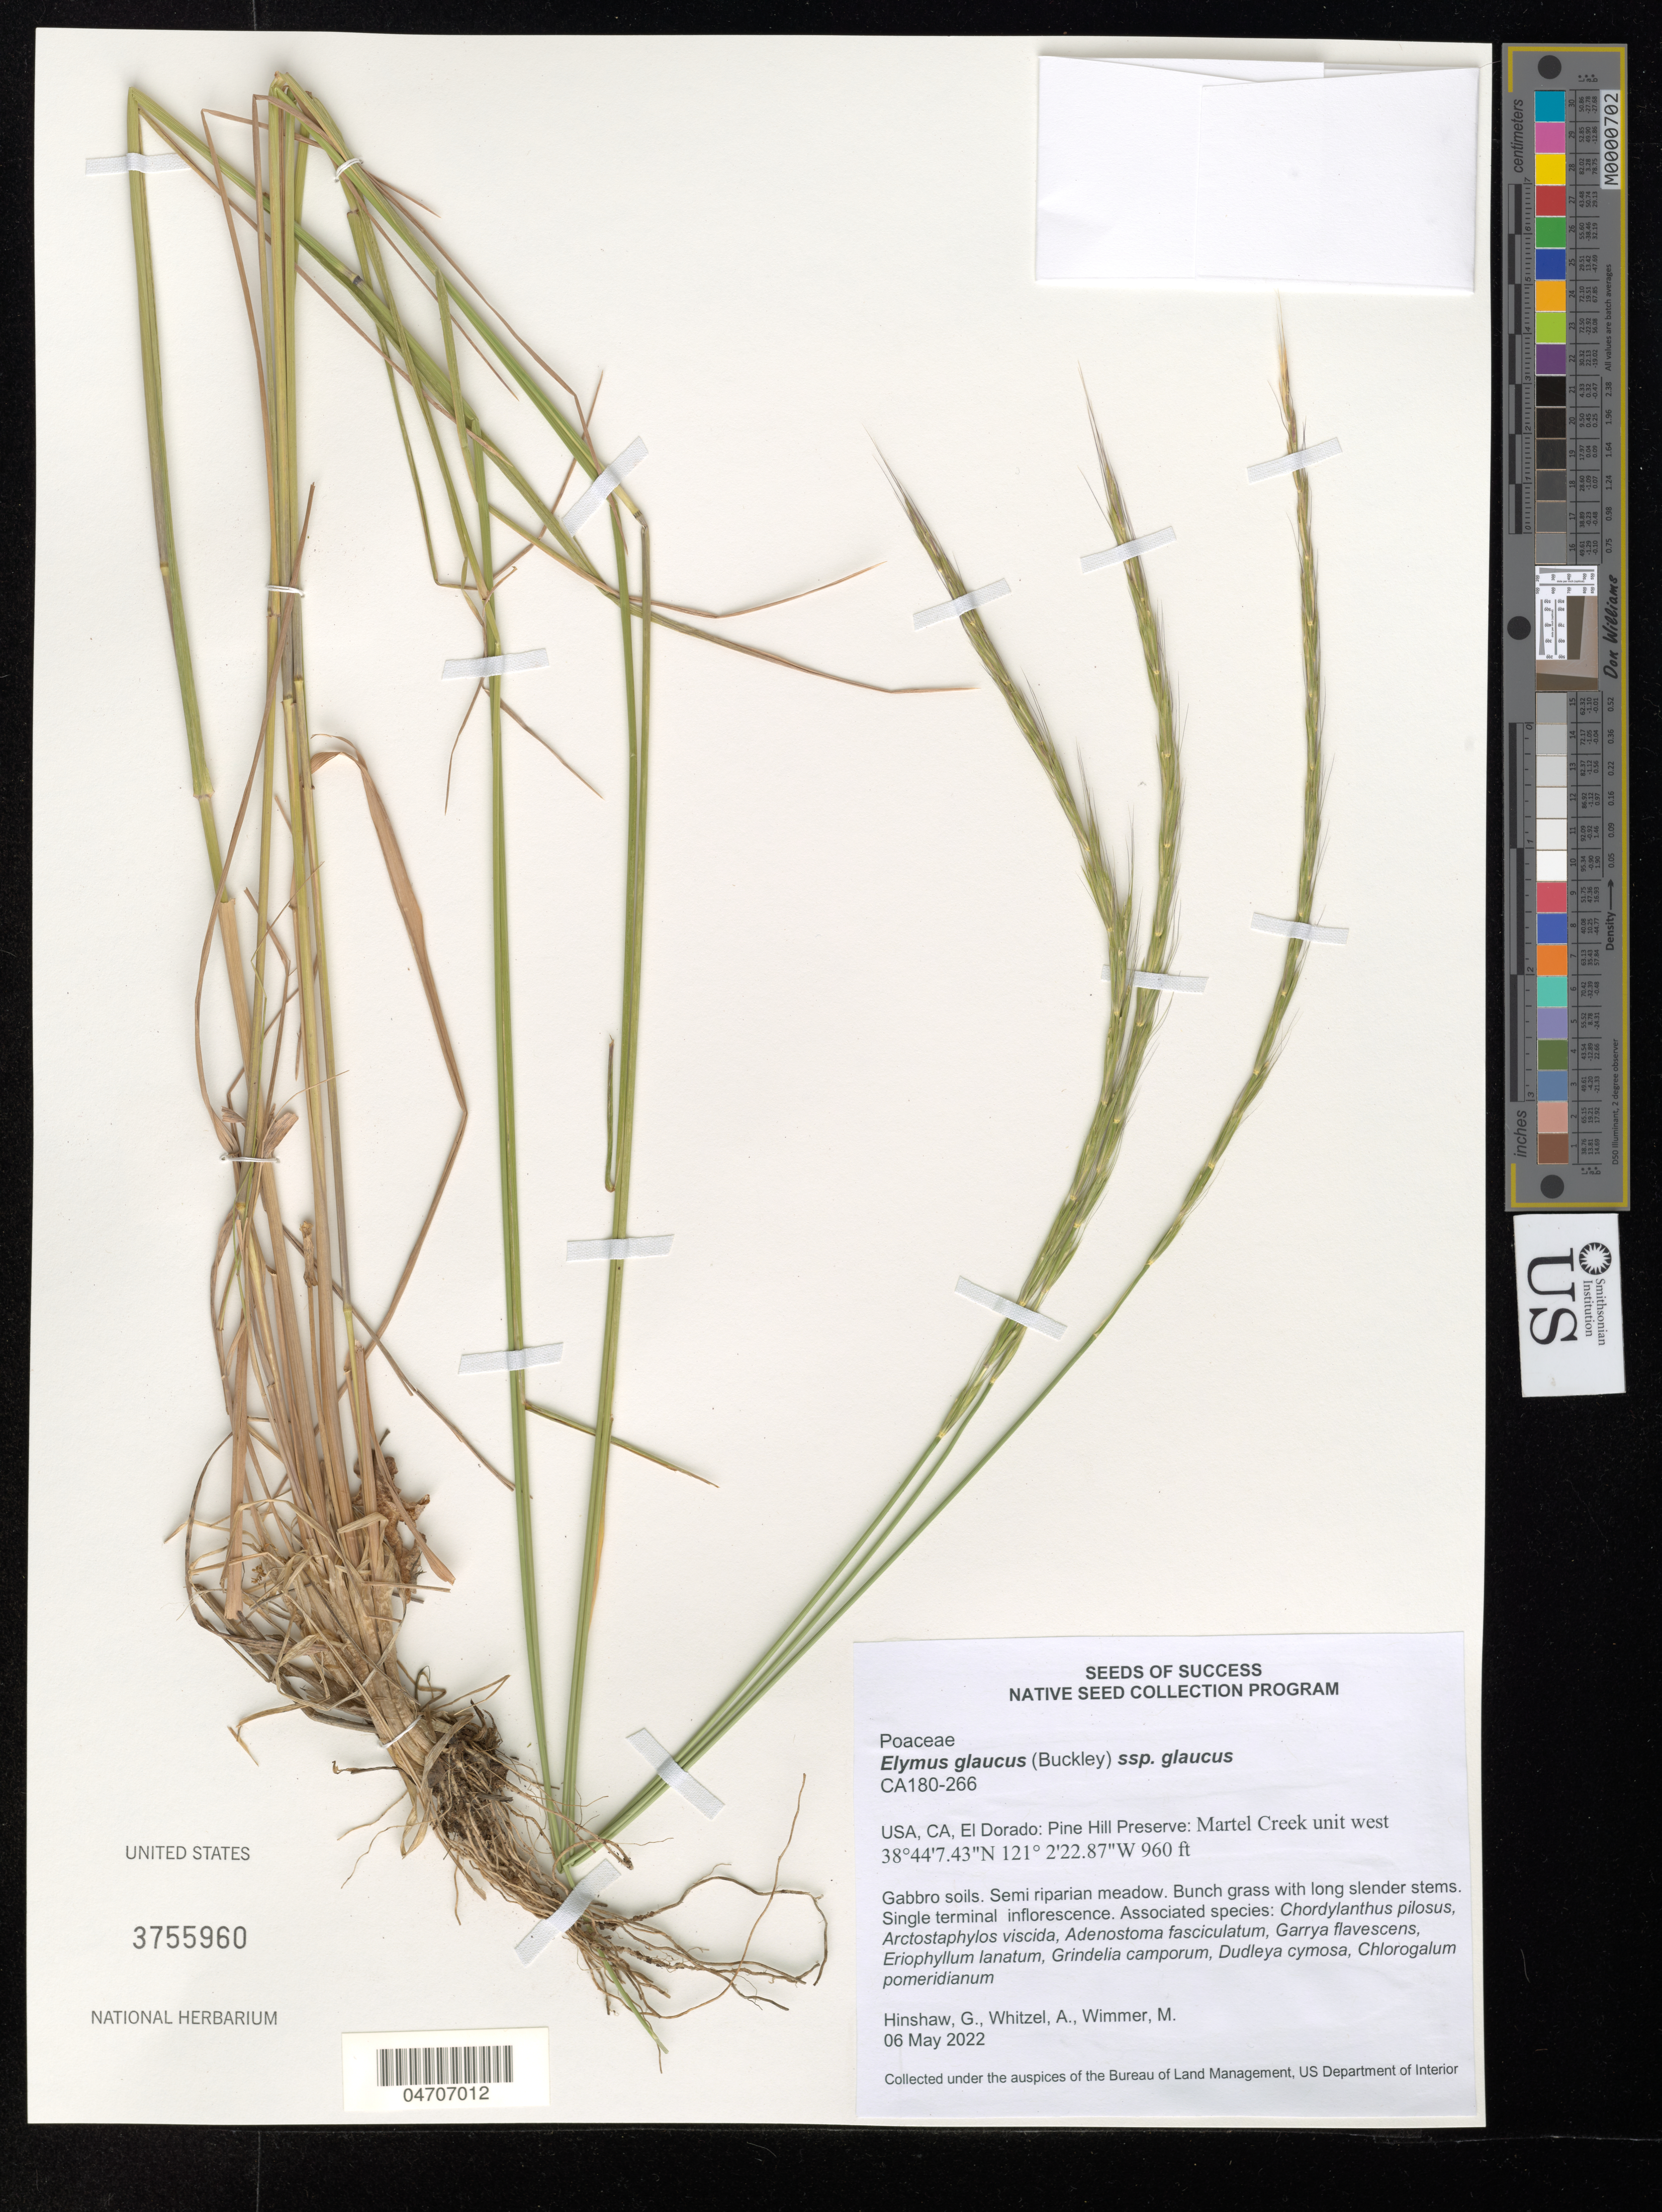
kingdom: Plantae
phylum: Tracheophyta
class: Liliopsida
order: Poales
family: Poaceae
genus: Elymus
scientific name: Elymus glaucus subsp. glaucus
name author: Buckley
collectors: G. Hinshaw, A. Whitzel & E. Guerra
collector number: CA180-266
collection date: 2022-05-06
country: United States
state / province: California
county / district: El Dorado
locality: El Dorado: Pine Hill Reserve: Martel Creek unit west.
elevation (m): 293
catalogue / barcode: US 3755960